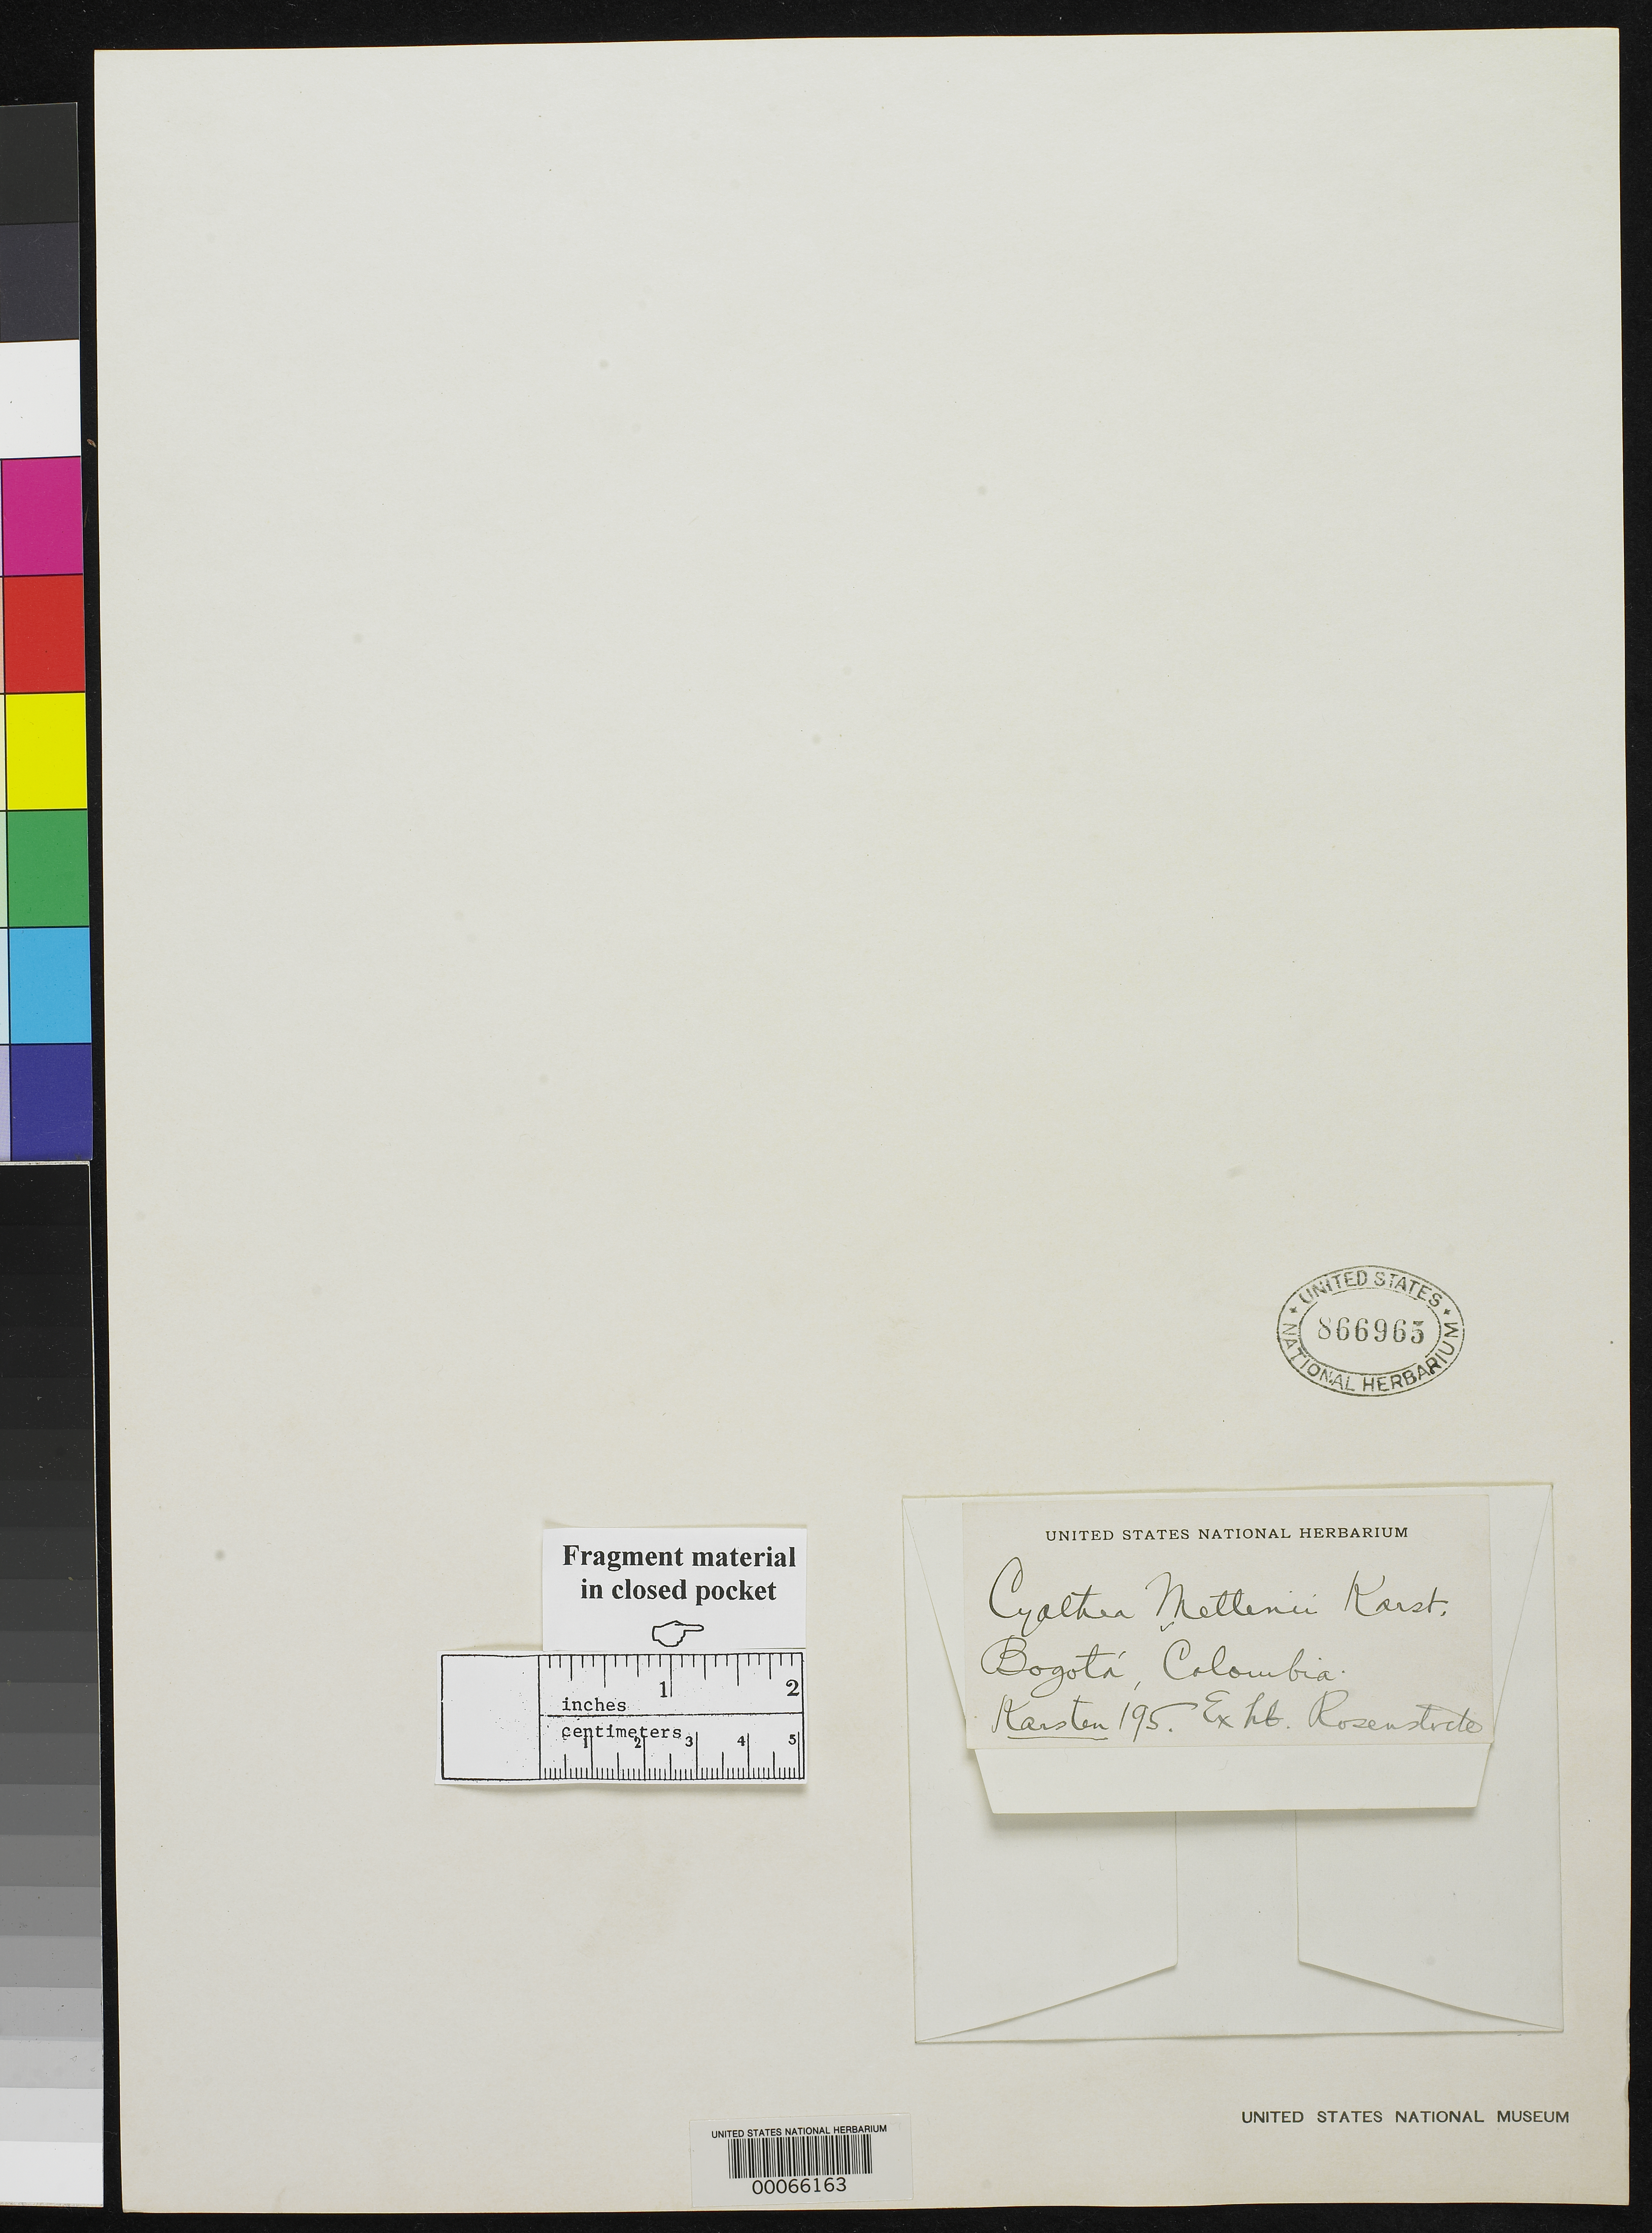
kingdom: Plantae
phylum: Tracheophyta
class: Polypodiopsida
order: Cyatheales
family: Cyatheaceae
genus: Cyathea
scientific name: Cyathea mettenii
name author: H. Karst.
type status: Type Collection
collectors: H. Karsten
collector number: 195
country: Colombia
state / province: Bogota D.C.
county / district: Bogotá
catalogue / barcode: US 866965